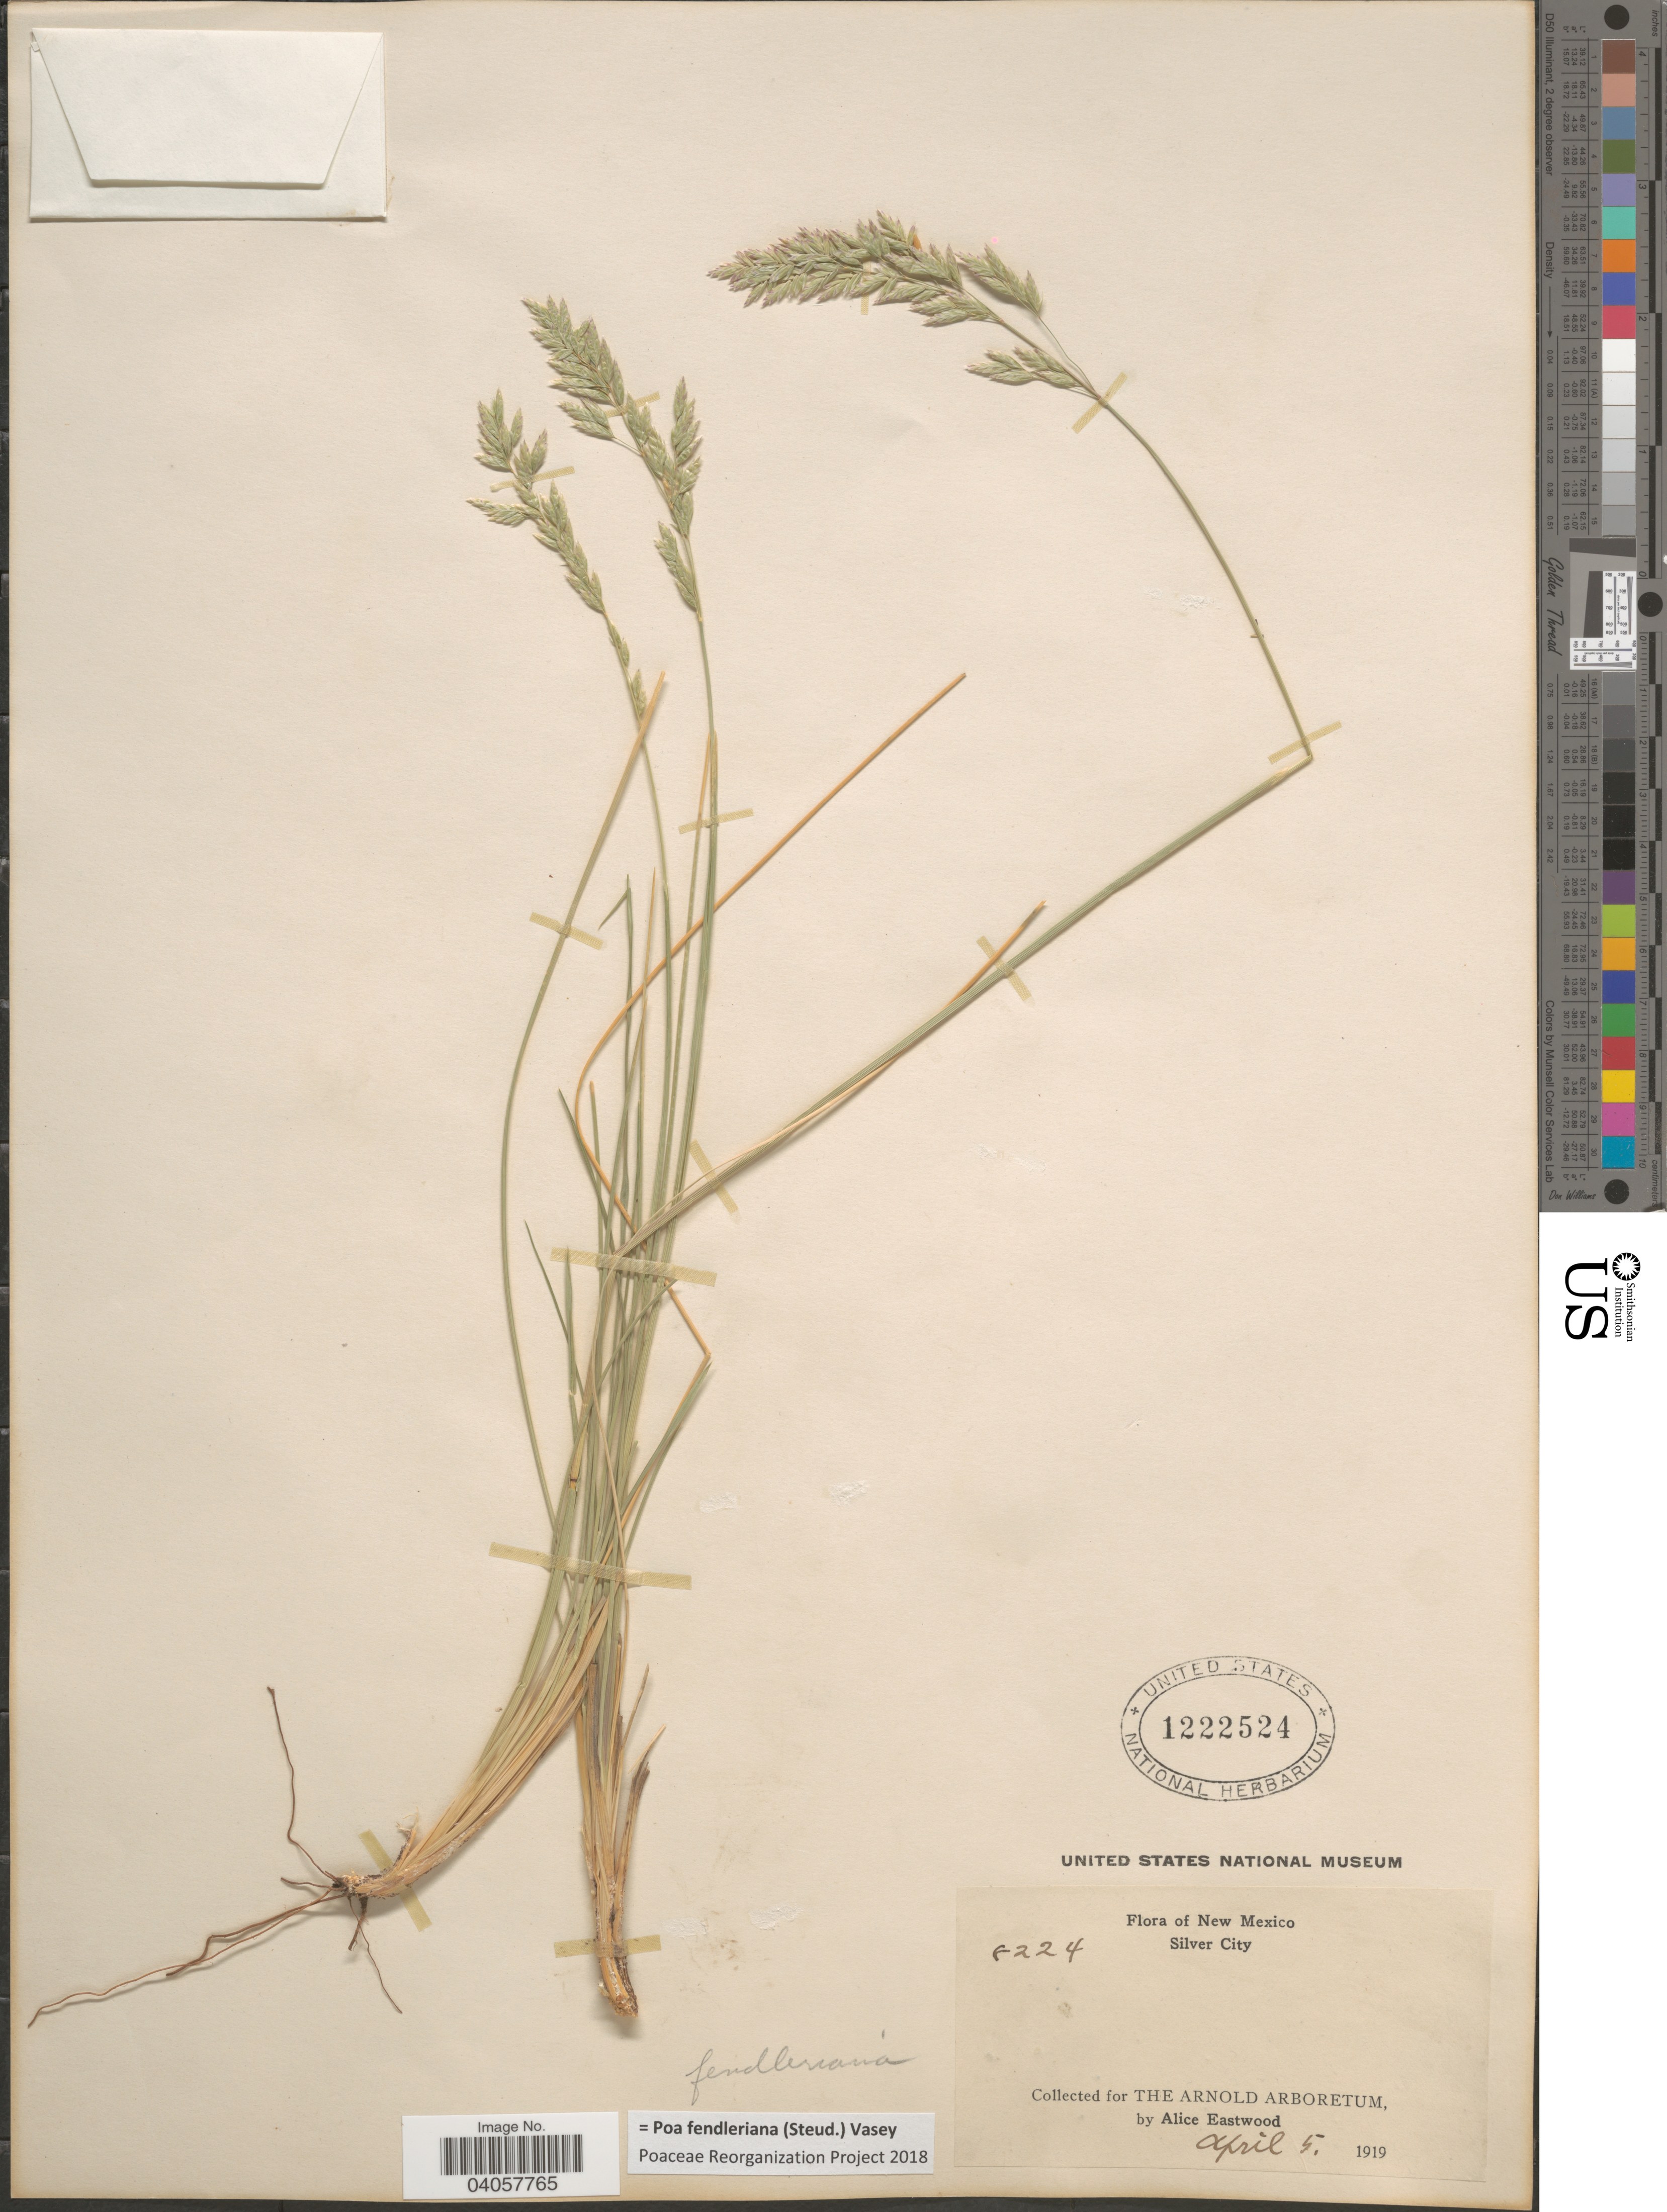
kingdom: Plantae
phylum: Tracheophyta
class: Liliopsida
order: Poales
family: Poaceae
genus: Poa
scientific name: Poa fendleriana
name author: (Steud.) Vasey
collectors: A. Eastwood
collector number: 8224*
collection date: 1919-04-05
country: United States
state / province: New Mexico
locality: Silver City.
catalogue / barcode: US 1222524